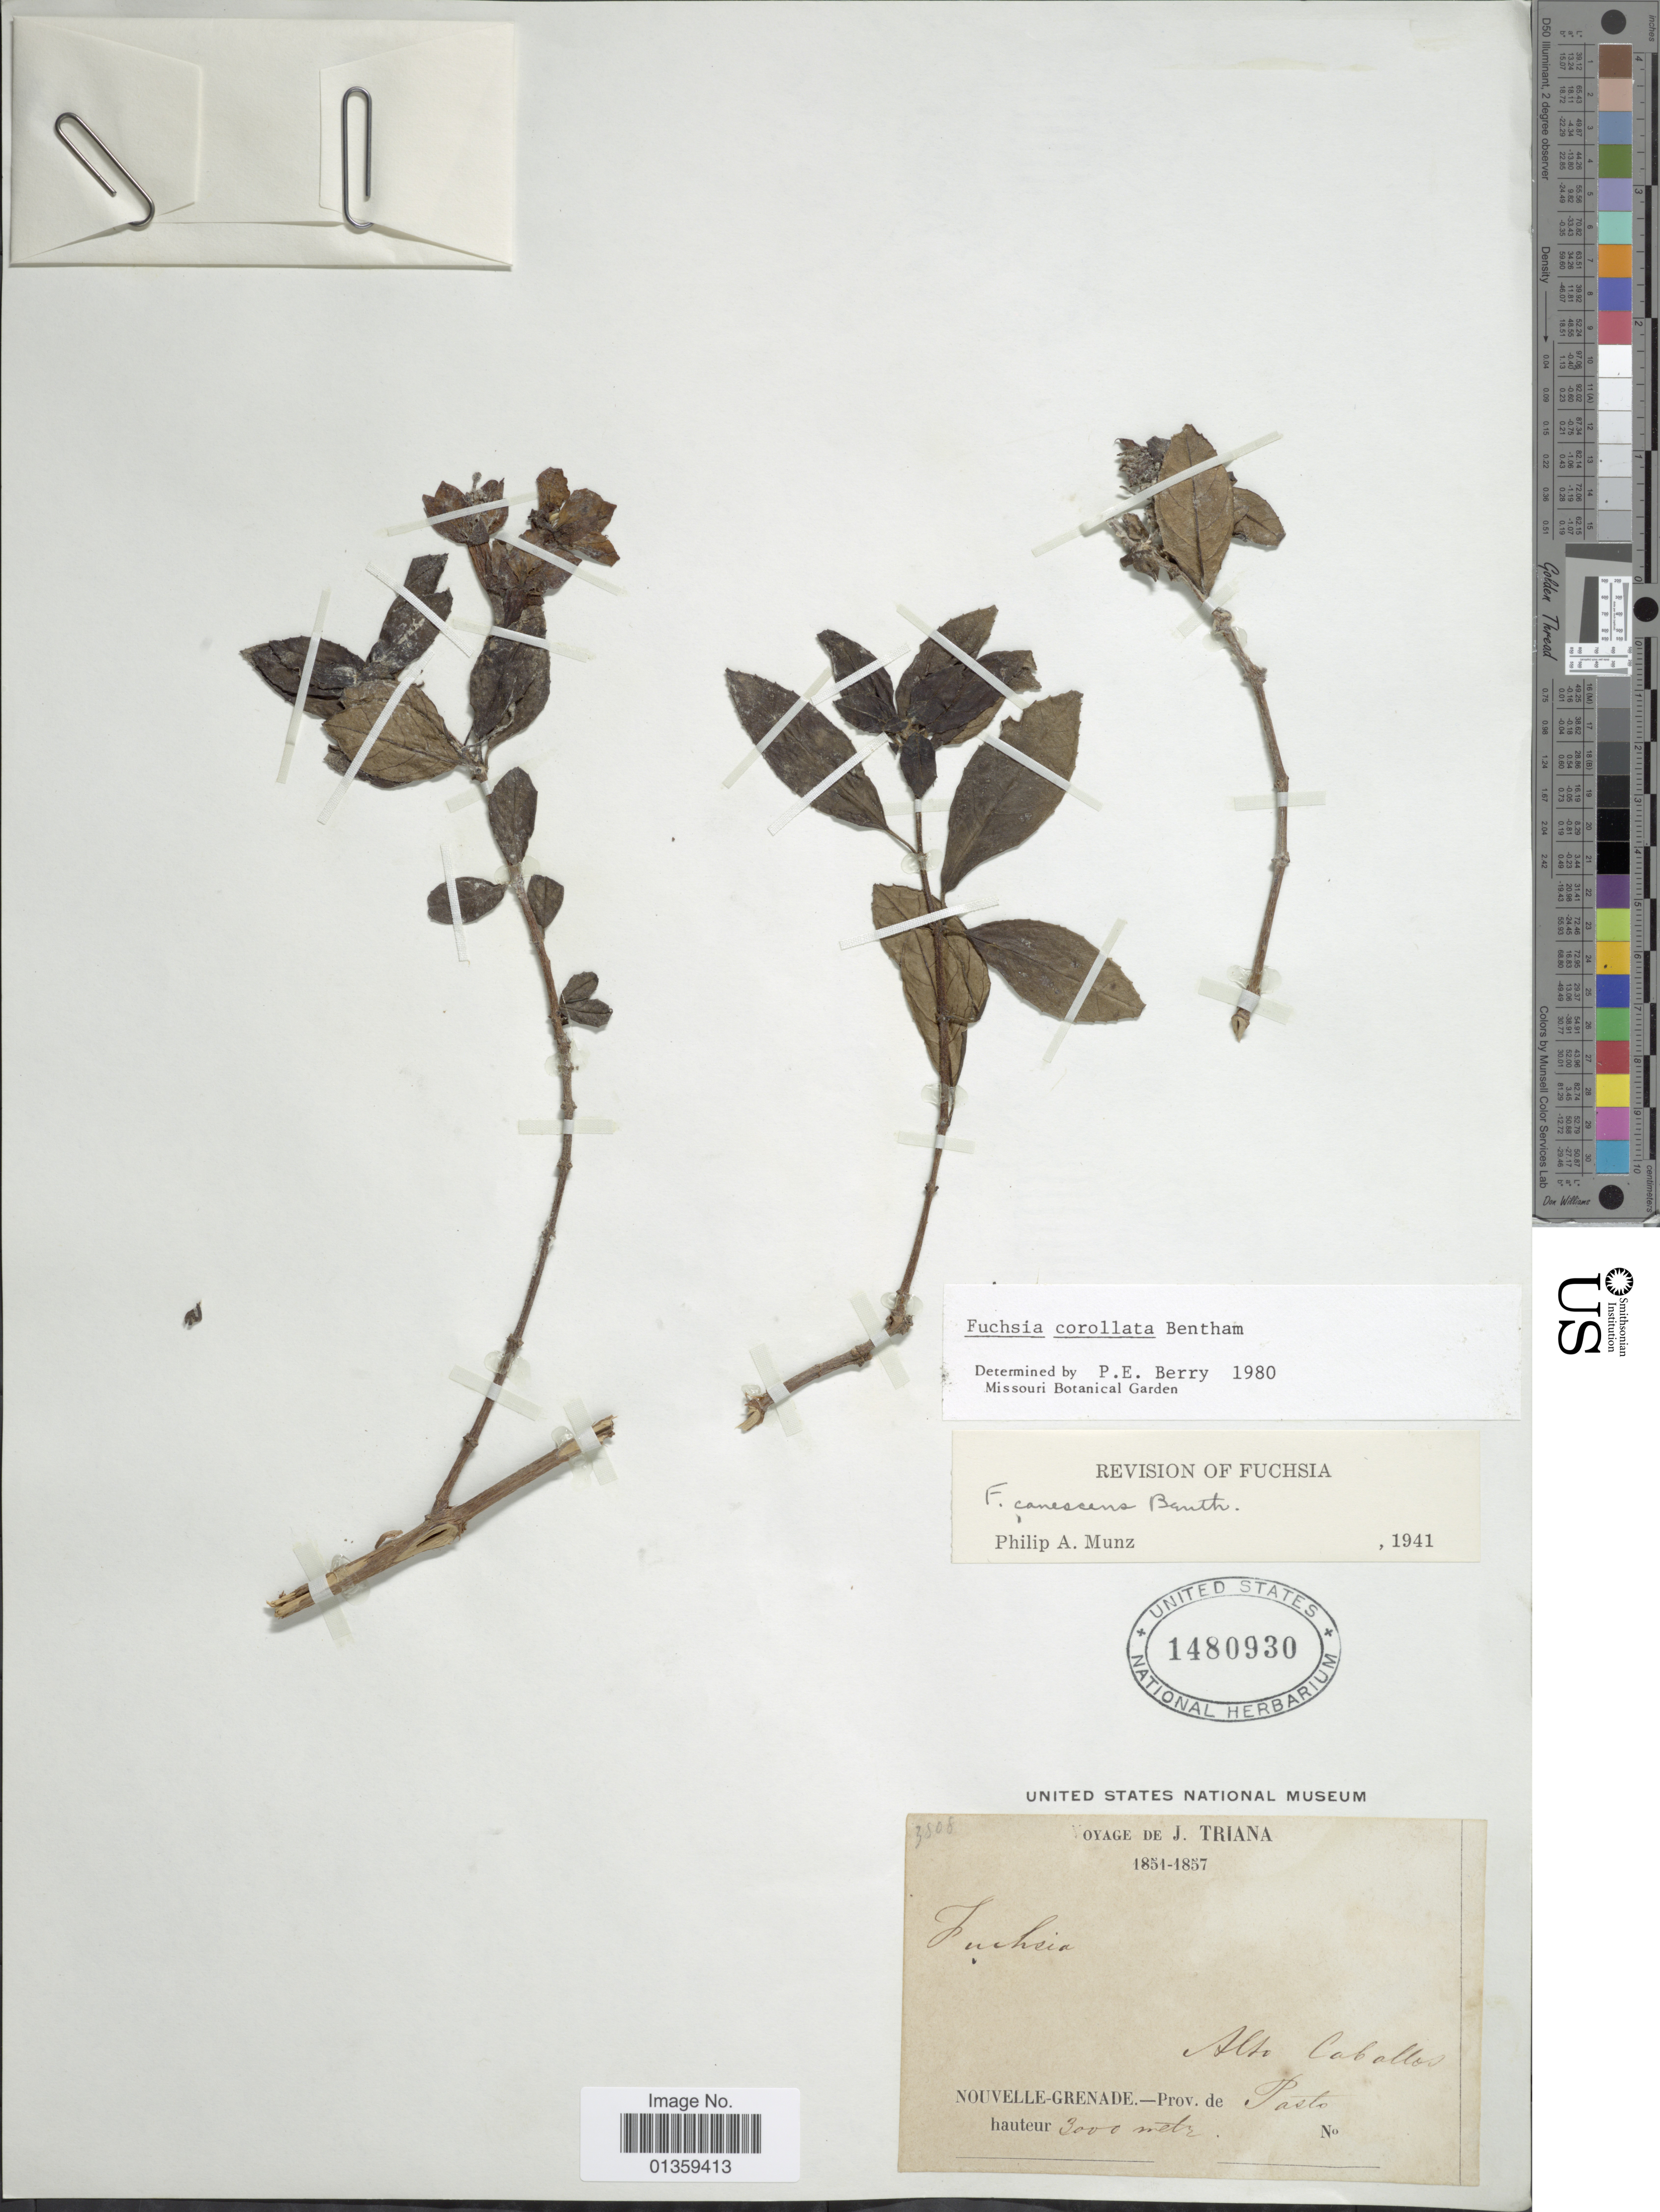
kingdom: Plantae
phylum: Tracheophyta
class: Magnoliopsida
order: Myrtales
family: Onagraceae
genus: Fuchsia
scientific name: Fuchsia corymbiflora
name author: Ruiz & Pav.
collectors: J. Triana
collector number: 3808*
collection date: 1851/1857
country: Colombia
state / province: Nariño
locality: Alto Caballos, Nouvelle-Grenade, Prov. de Pasto [interpreted]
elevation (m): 3000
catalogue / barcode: US 1480930